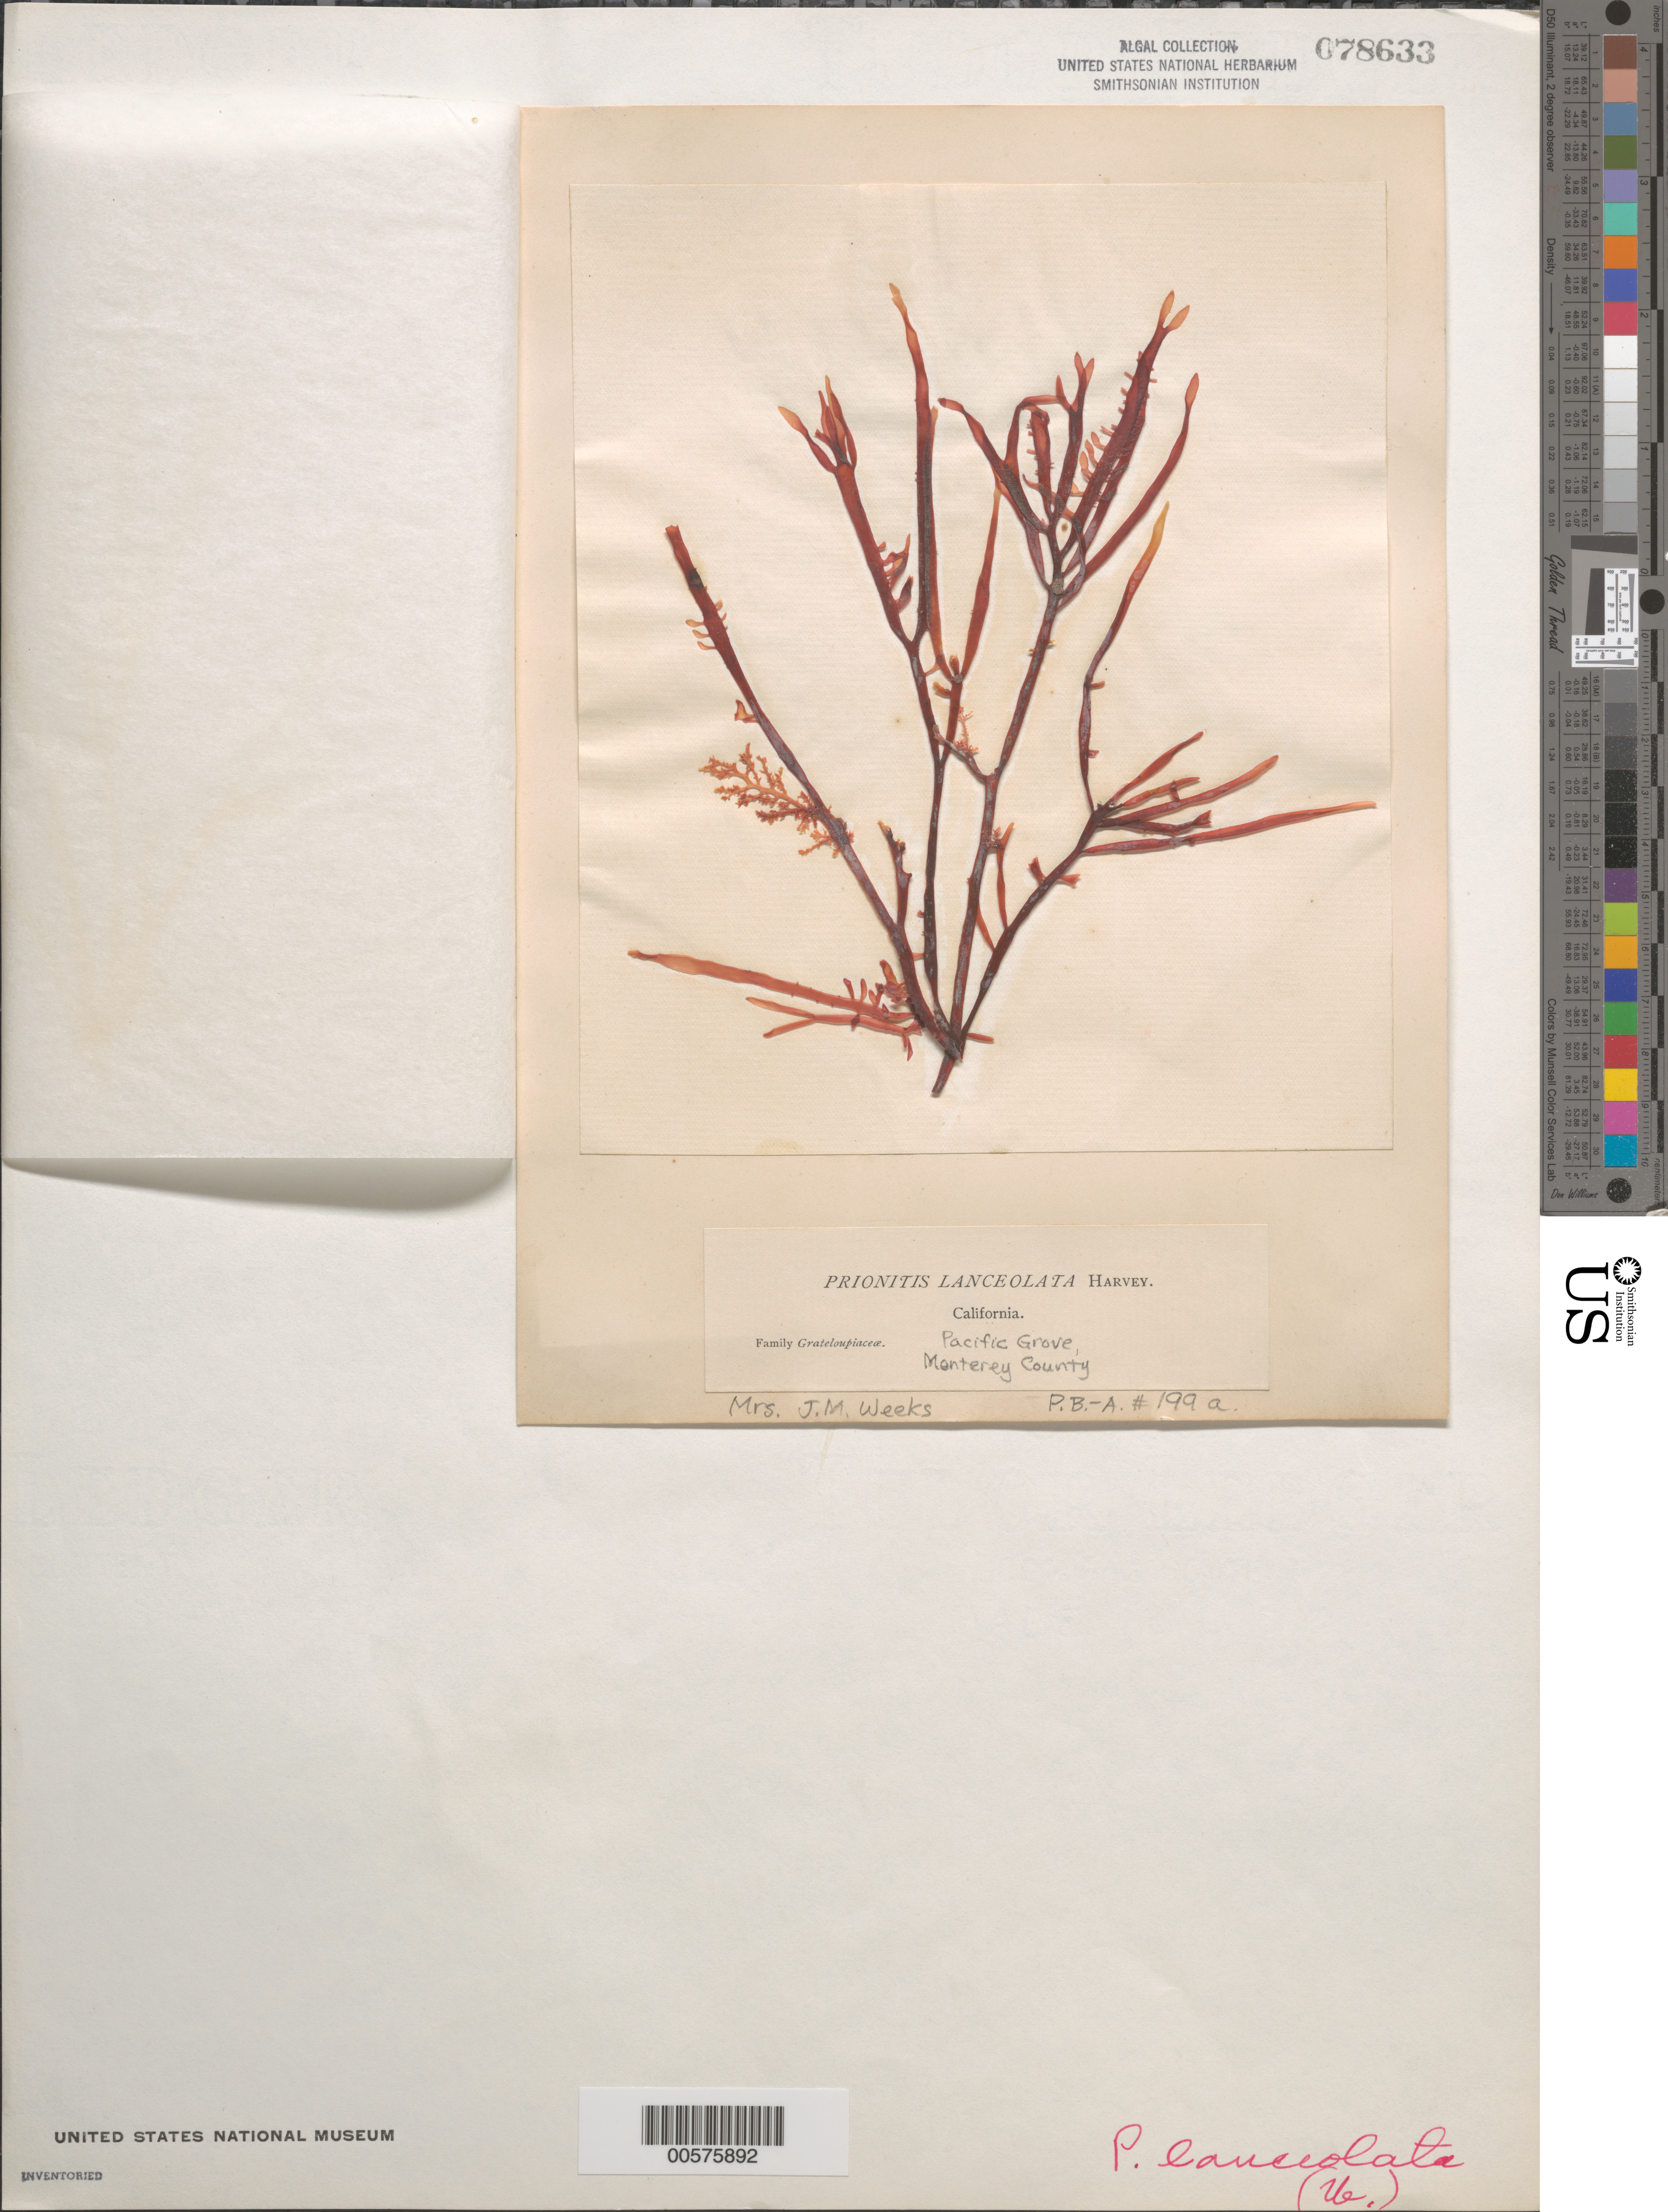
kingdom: Plantae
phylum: Rhodophyta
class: Florideophyceae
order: Cryptonemiales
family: Cryptonemiaceae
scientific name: Prionitis lanceolata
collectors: Mrs. J. Weeks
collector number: PB-A 199a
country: United States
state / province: California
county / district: Monterey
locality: Pacific Grove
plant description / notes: Collins, Holden & Setchell, Phycotheca Boreali-Americana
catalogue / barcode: US 78633